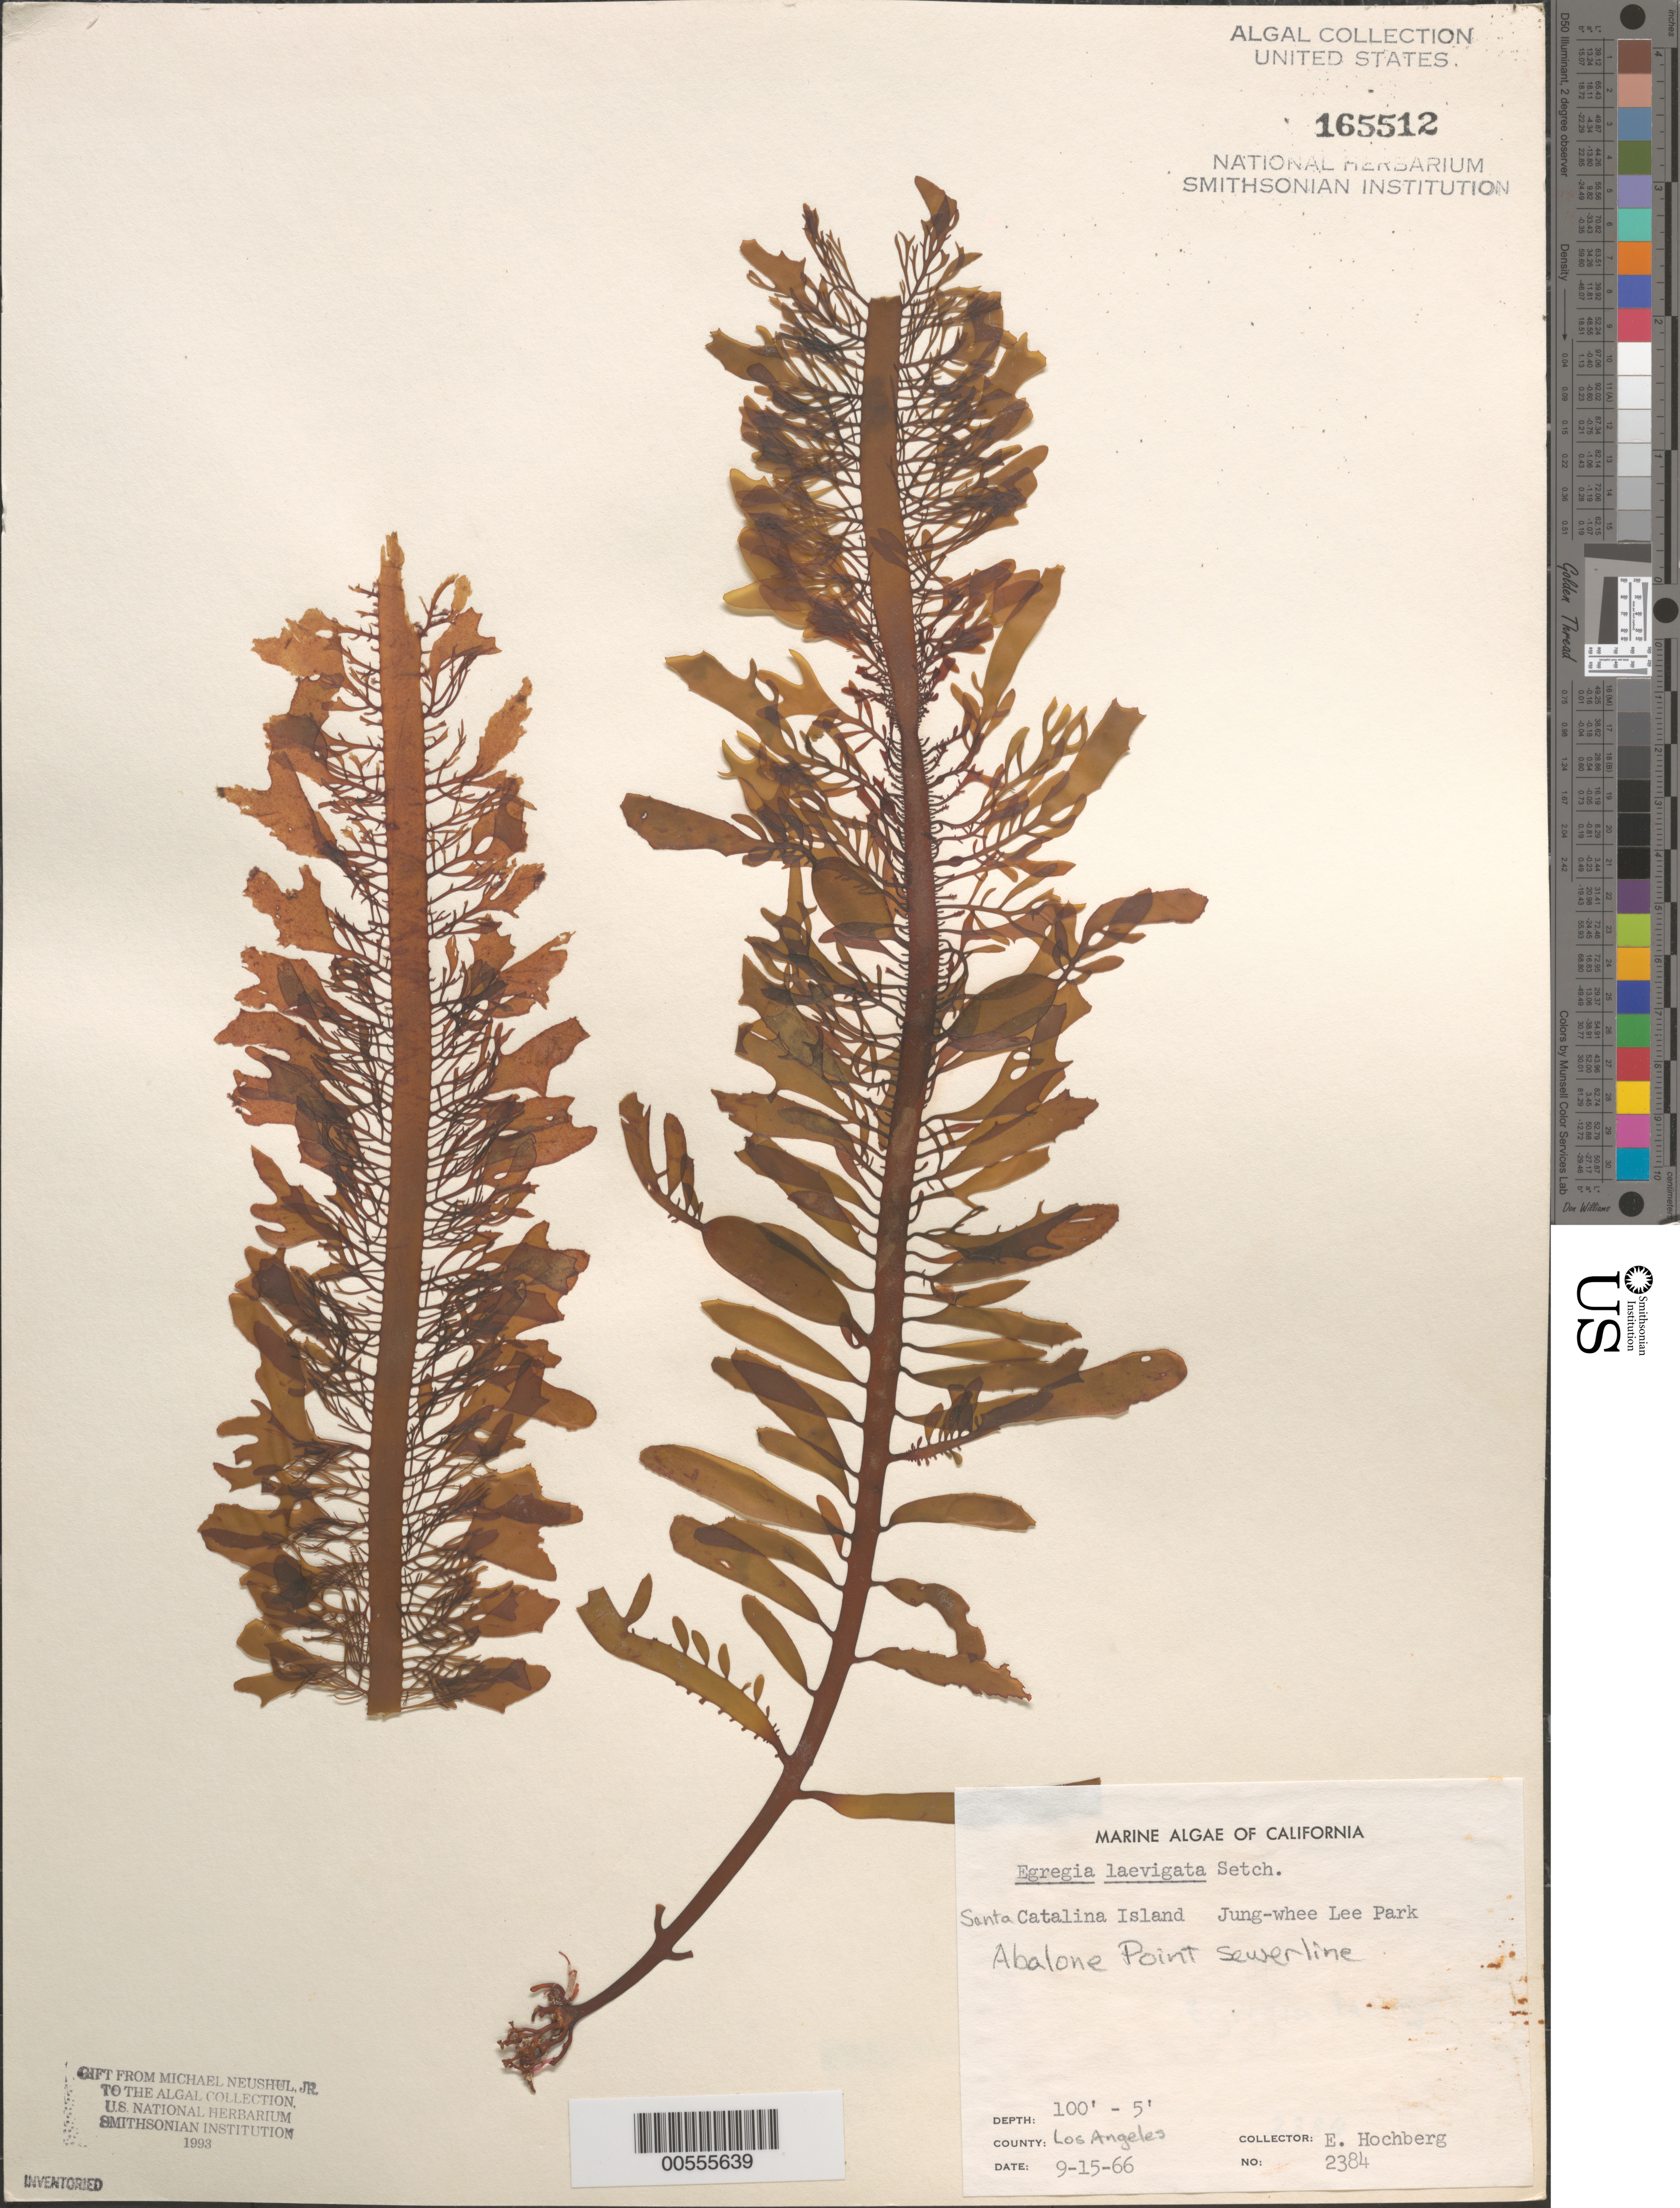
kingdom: Chromista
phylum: Ochrophyta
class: Phaeophyceae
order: Laminariales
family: Lessoniaceae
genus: Egregia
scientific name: Egregia menziesii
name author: (Turner) Aresch.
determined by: Algae name updating Project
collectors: E. Hochberg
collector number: Neushul 2384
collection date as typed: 15 Sep 1966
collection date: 1966-09-15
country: United States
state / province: California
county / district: Los Angeles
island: Santa Catalina Island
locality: Abalone Point, Jung-whee Lee Park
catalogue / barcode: US 165512